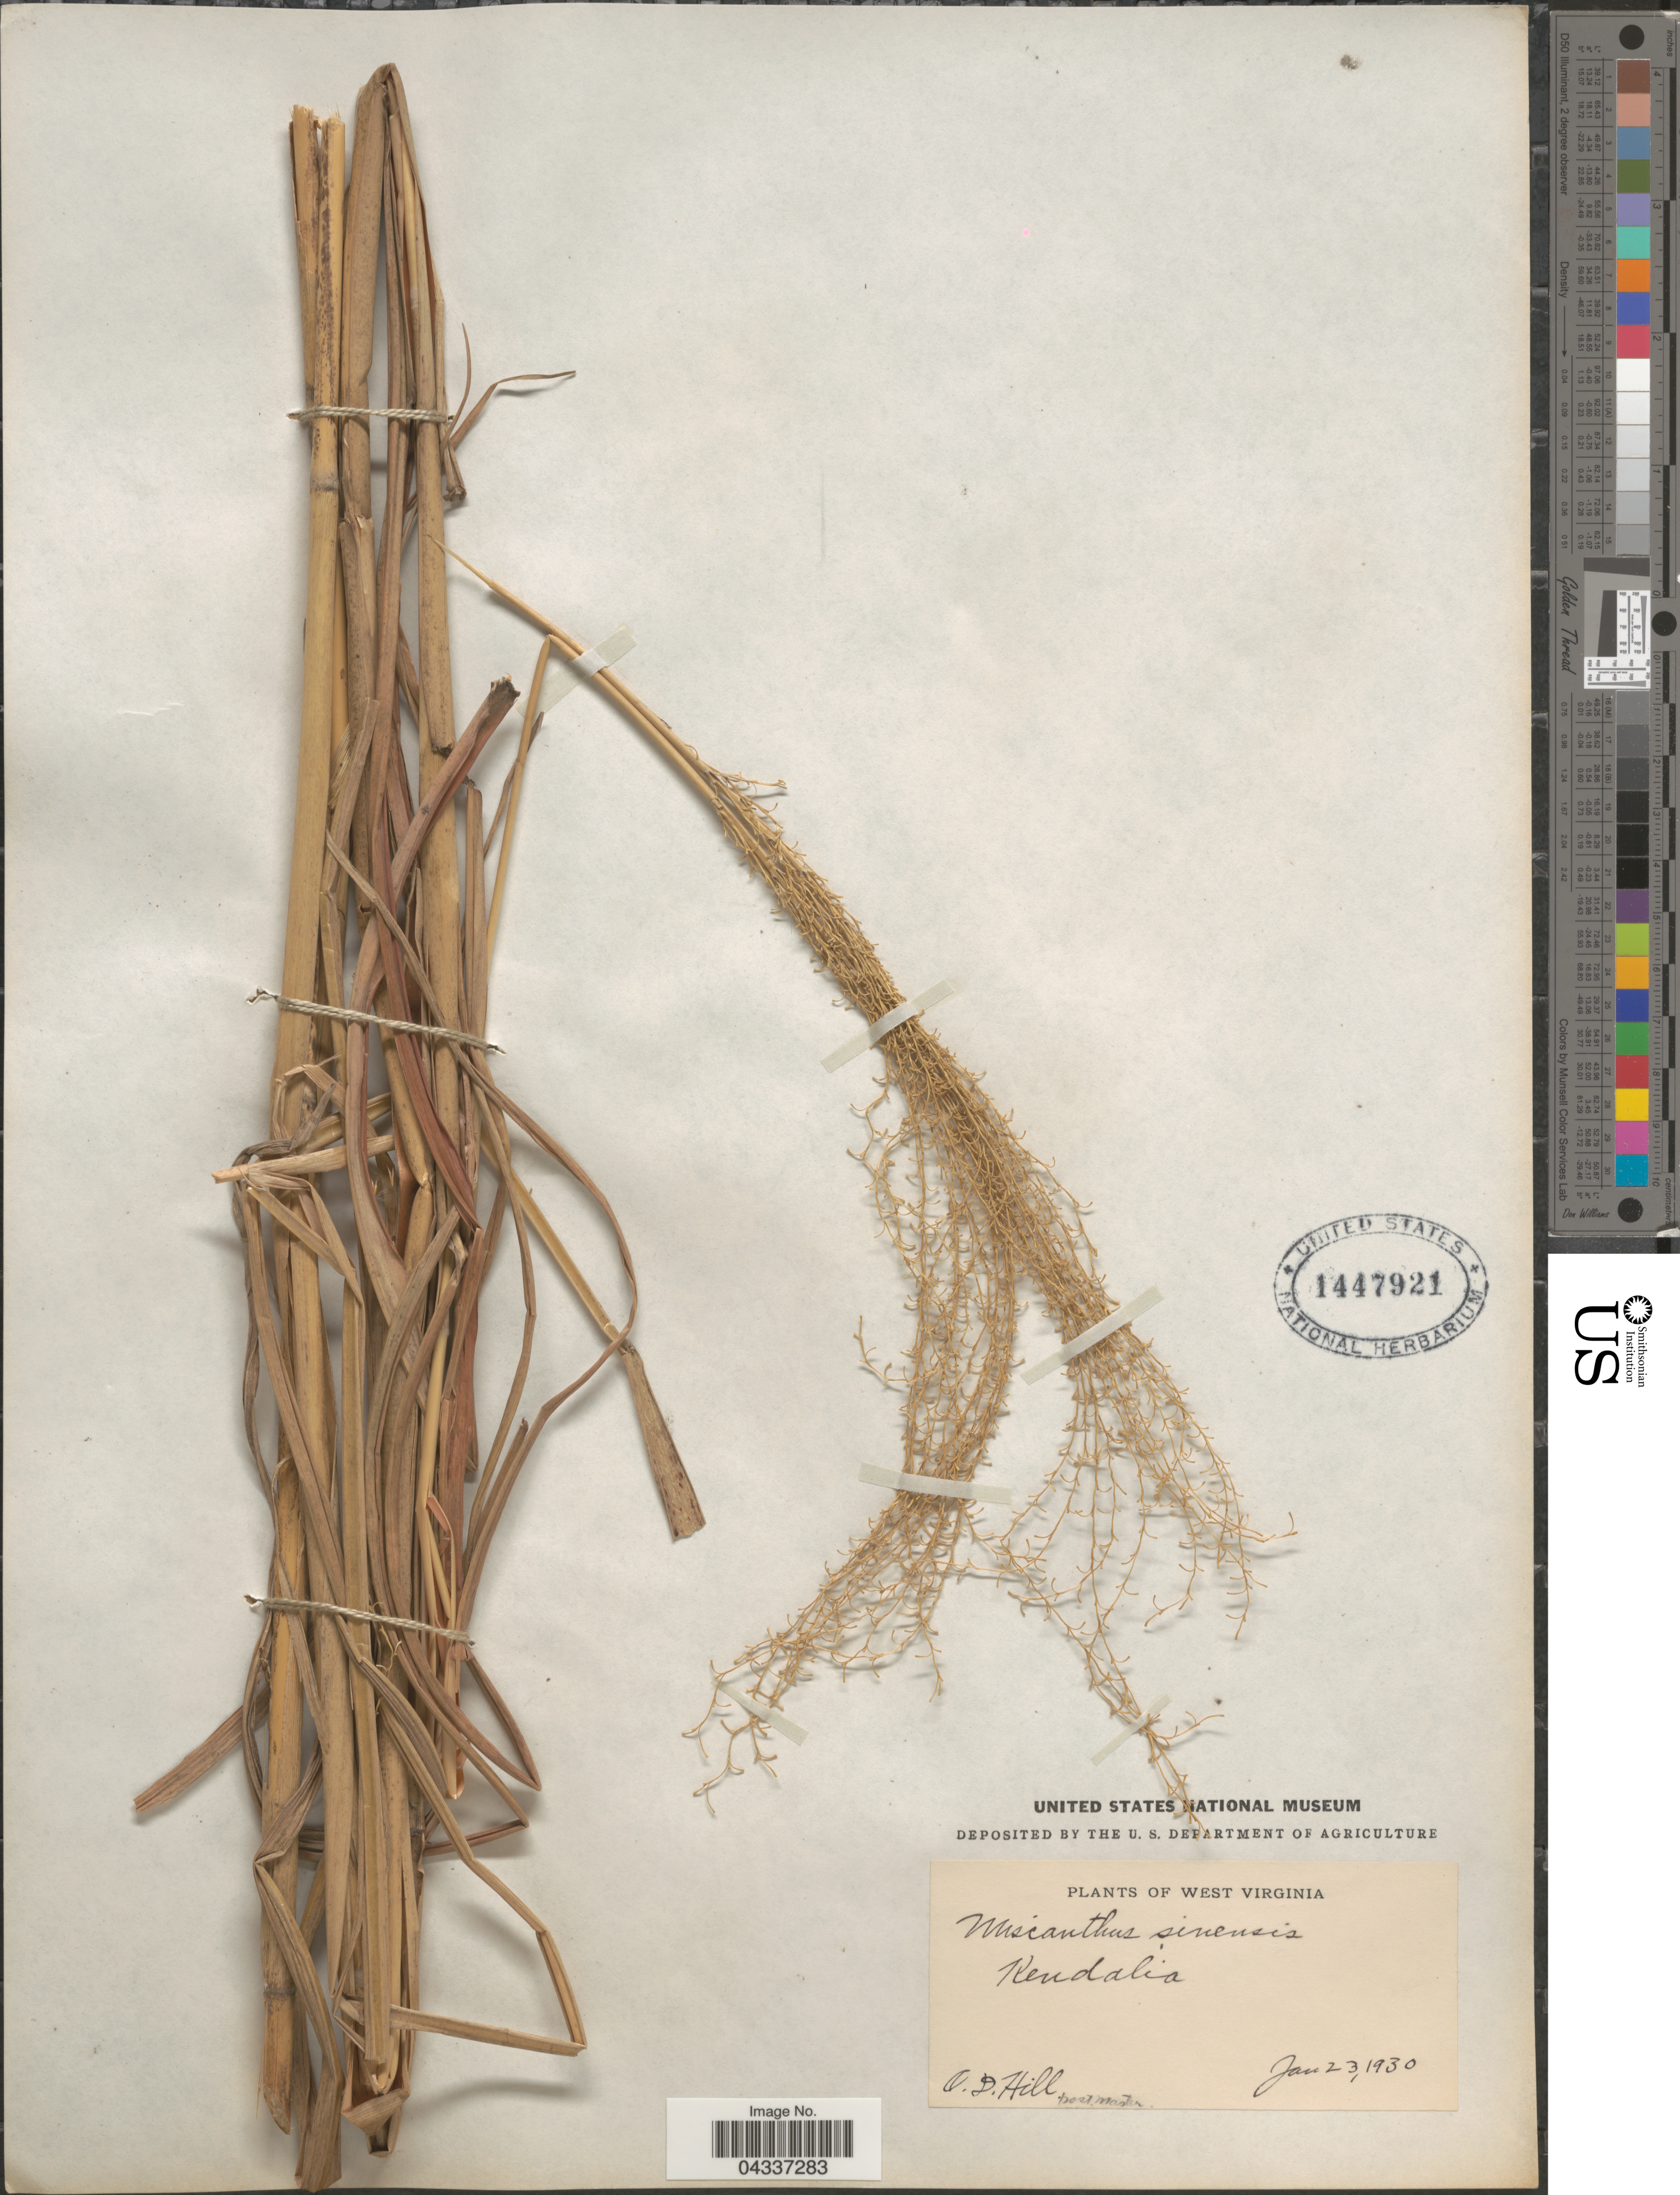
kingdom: Plantae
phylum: Tracheophyta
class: Liliopsida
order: Poales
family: Poaceae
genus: Miscanthus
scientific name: Miscanthus sinensis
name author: Andersson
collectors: A. Hill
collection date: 1930-01-23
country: United States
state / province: West Virginia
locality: Kendalia.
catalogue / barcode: US 1447921